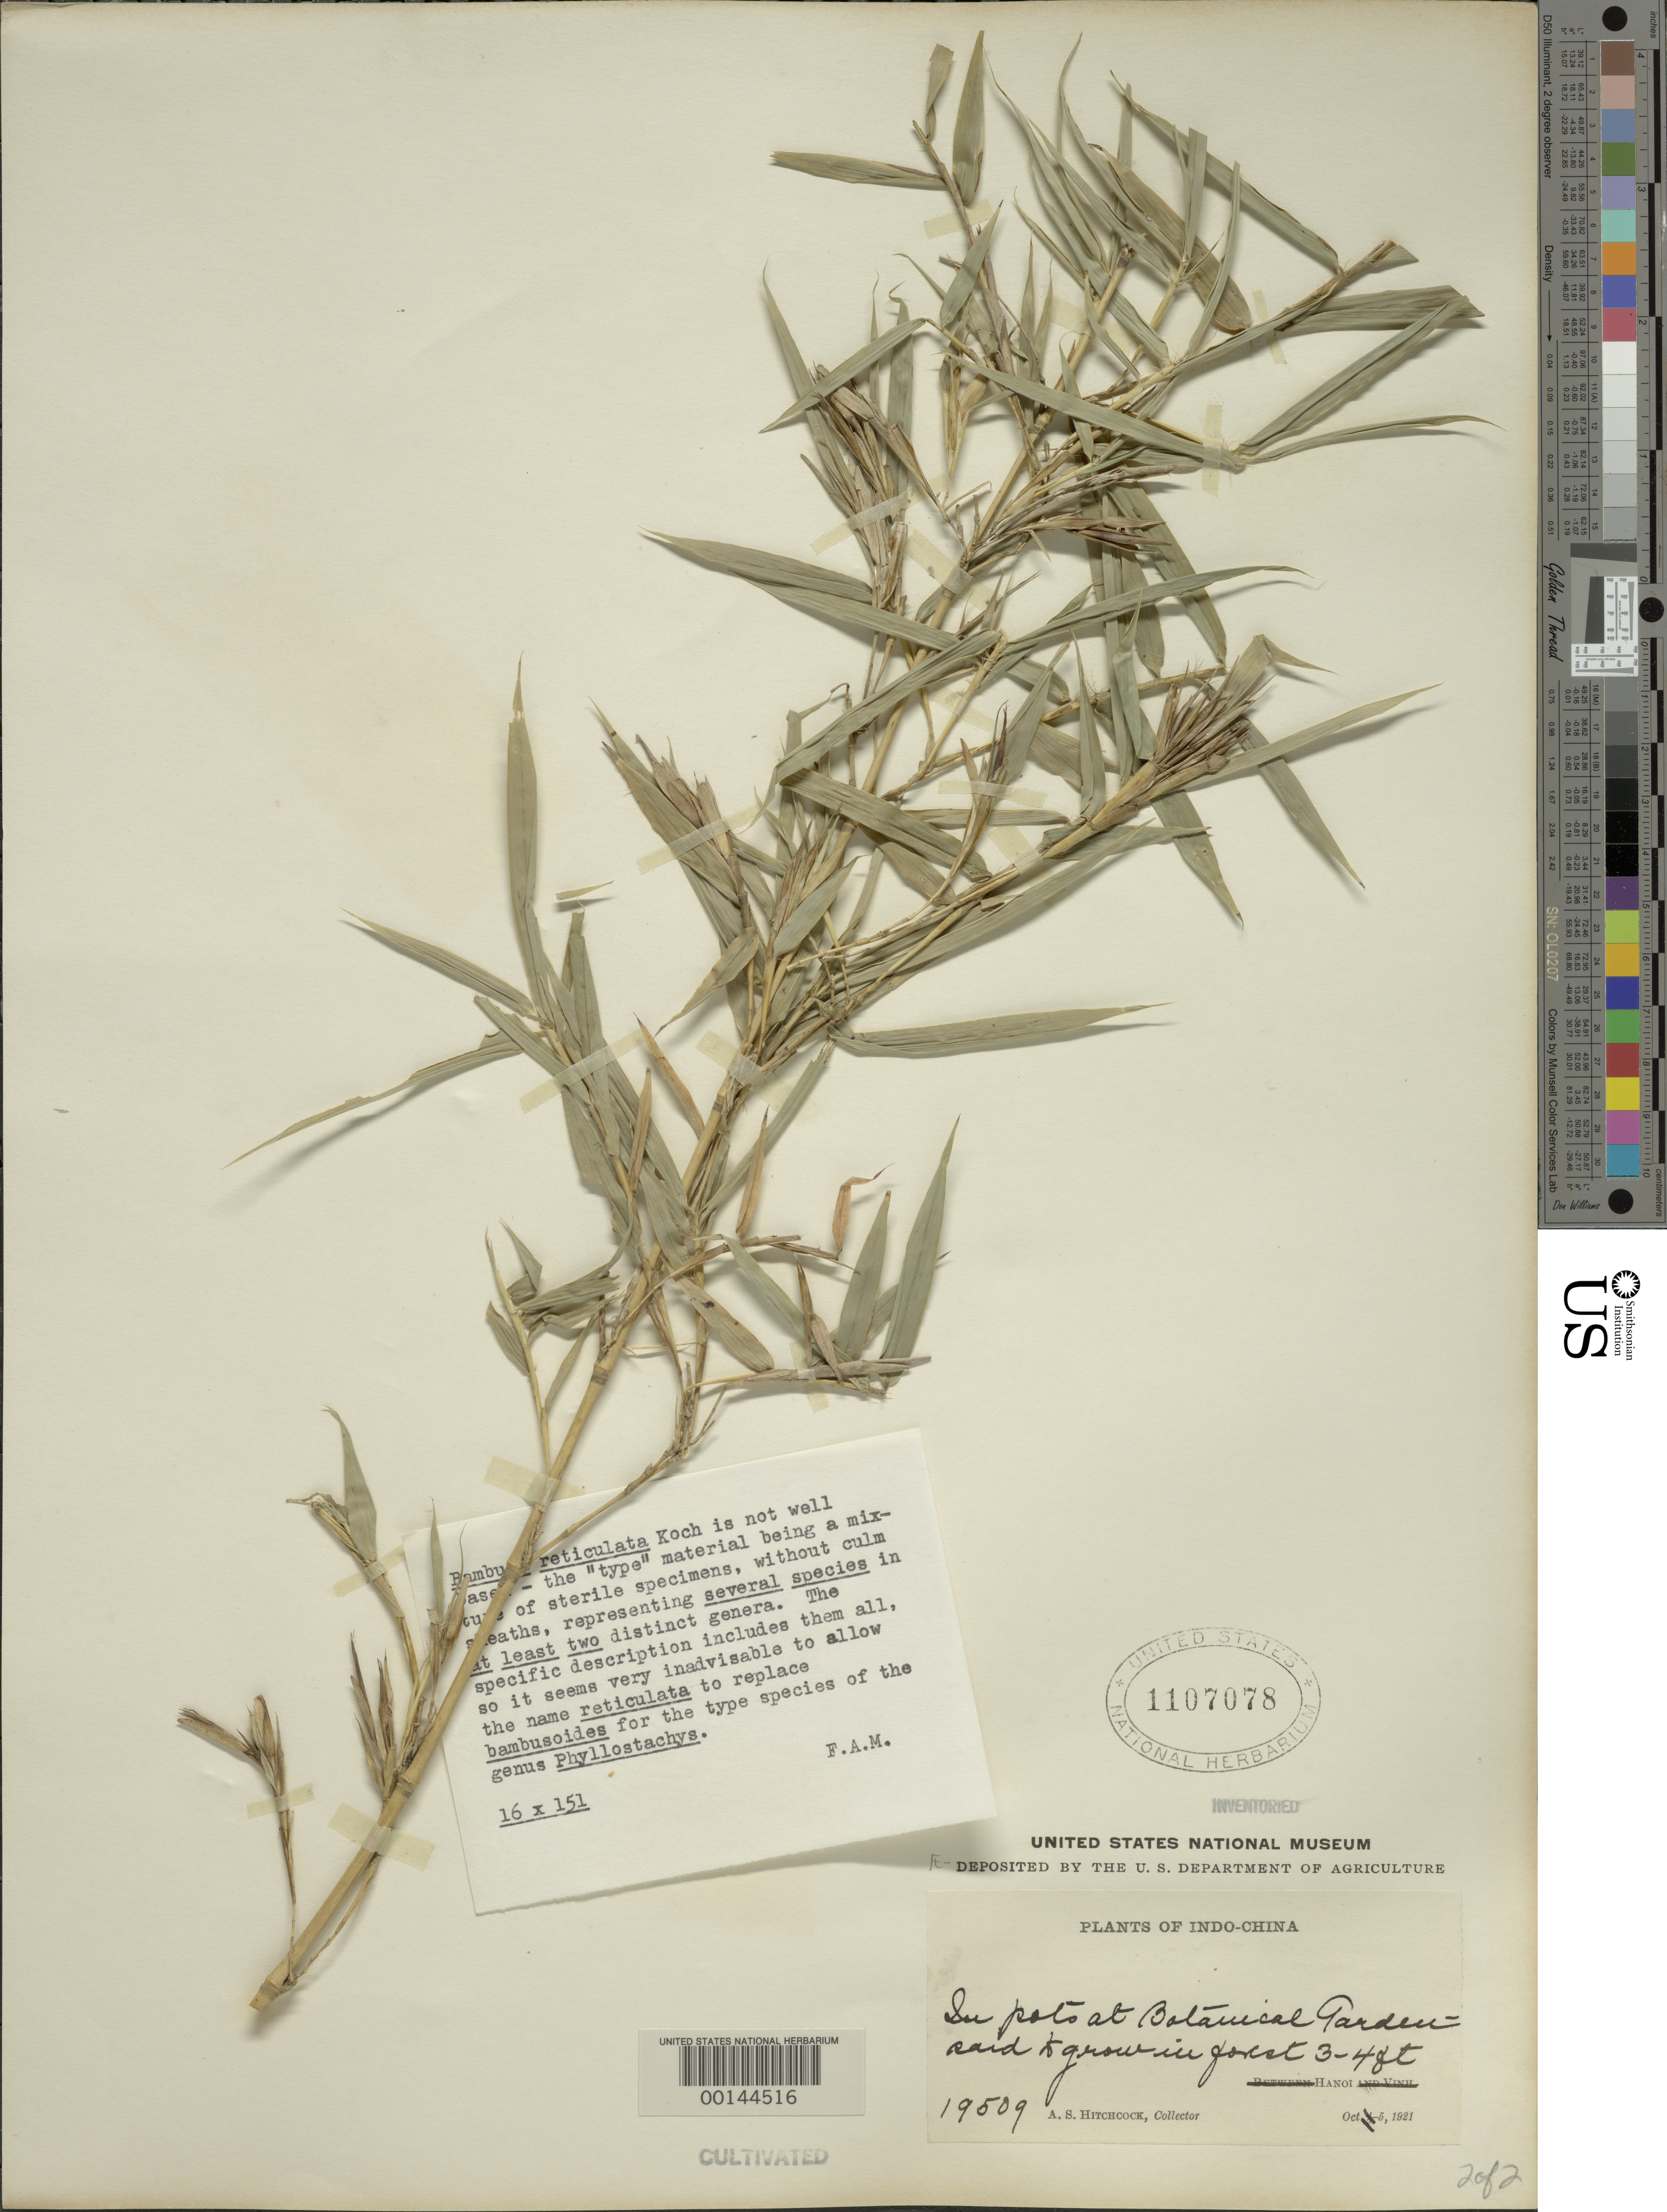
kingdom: Plantae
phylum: Tracheophyta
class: Liliopsida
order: Poales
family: Poaceae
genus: Phyllostachys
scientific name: Phyllostachys sp.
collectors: A. S. Hitchcock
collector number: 19509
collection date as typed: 05 Oct 1921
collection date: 1921-10-05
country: Vietnam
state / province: Ha Noi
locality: Botanic garden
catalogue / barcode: US 1107078